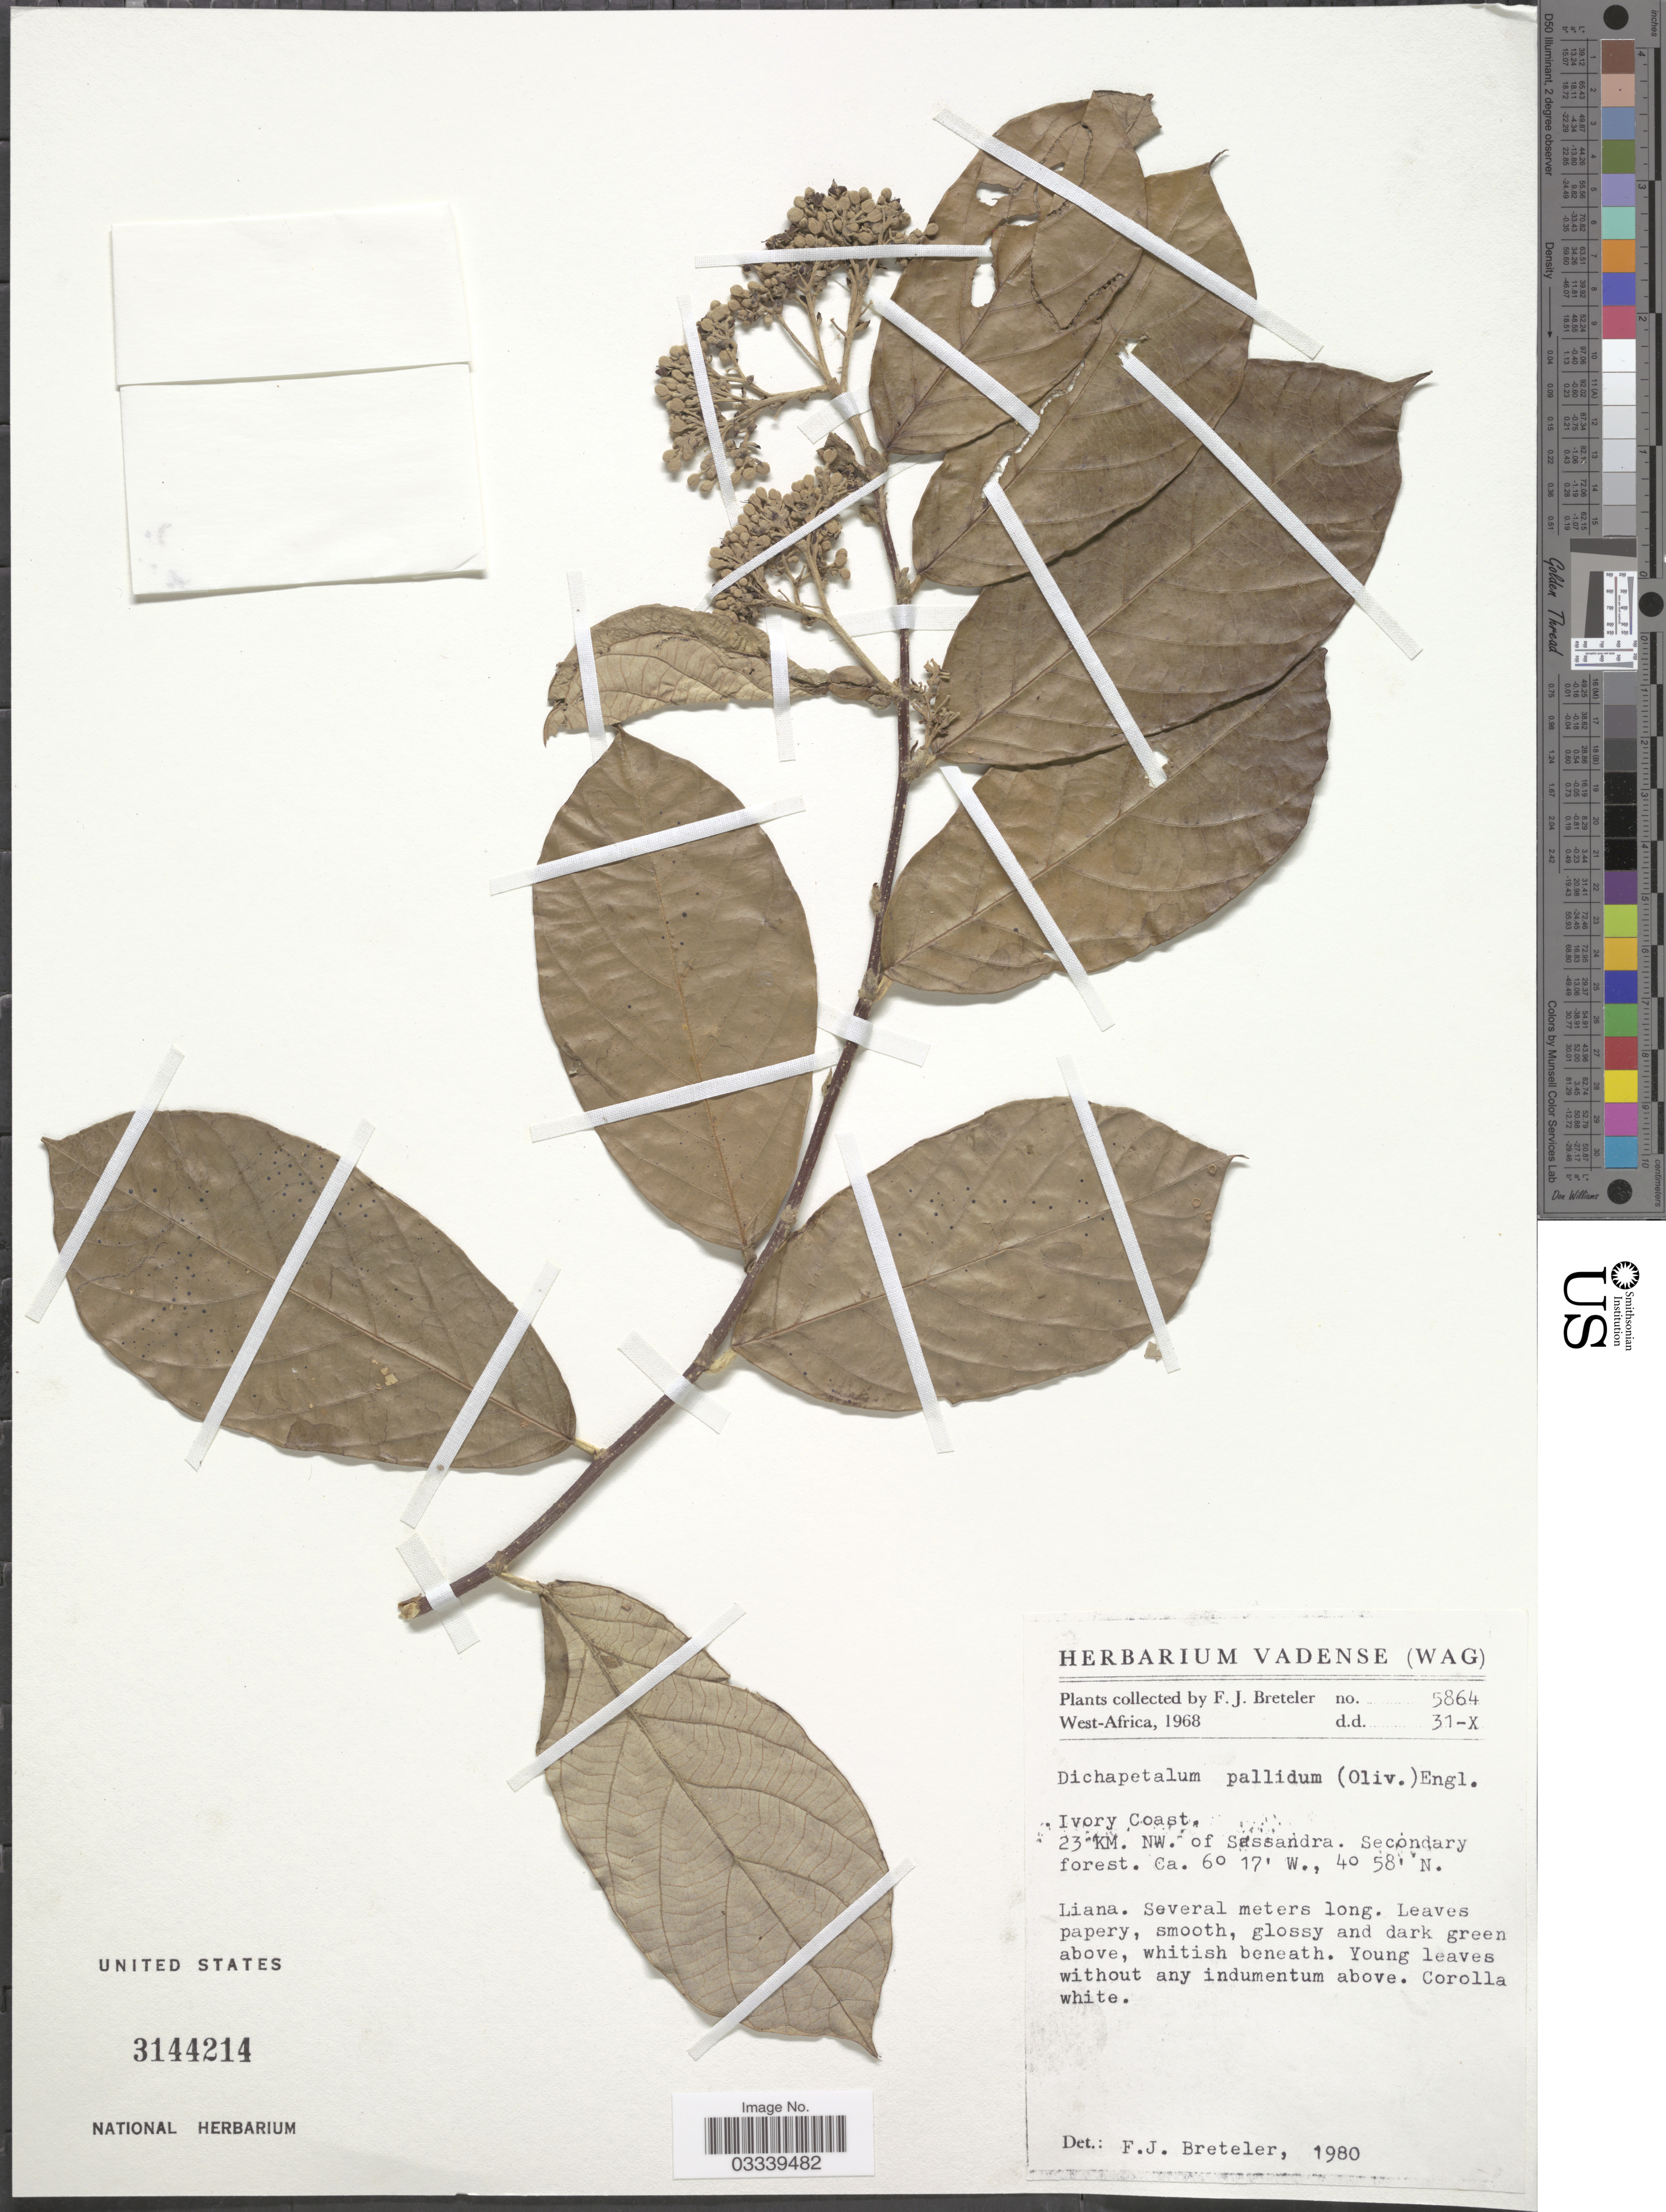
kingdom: Plantae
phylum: Tracheophyta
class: Magnoliopsida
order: Malpighiales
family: Dichapetalaceae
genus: Dichapetalum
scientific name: Dichapetalum pallidum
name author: (Oliv.) Engl.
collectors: F. J. Breteler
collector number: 5864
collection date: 1968-10-31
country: Ivory Coast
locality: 23 KM. NW. of Sassandra.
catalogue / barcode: US 3144214